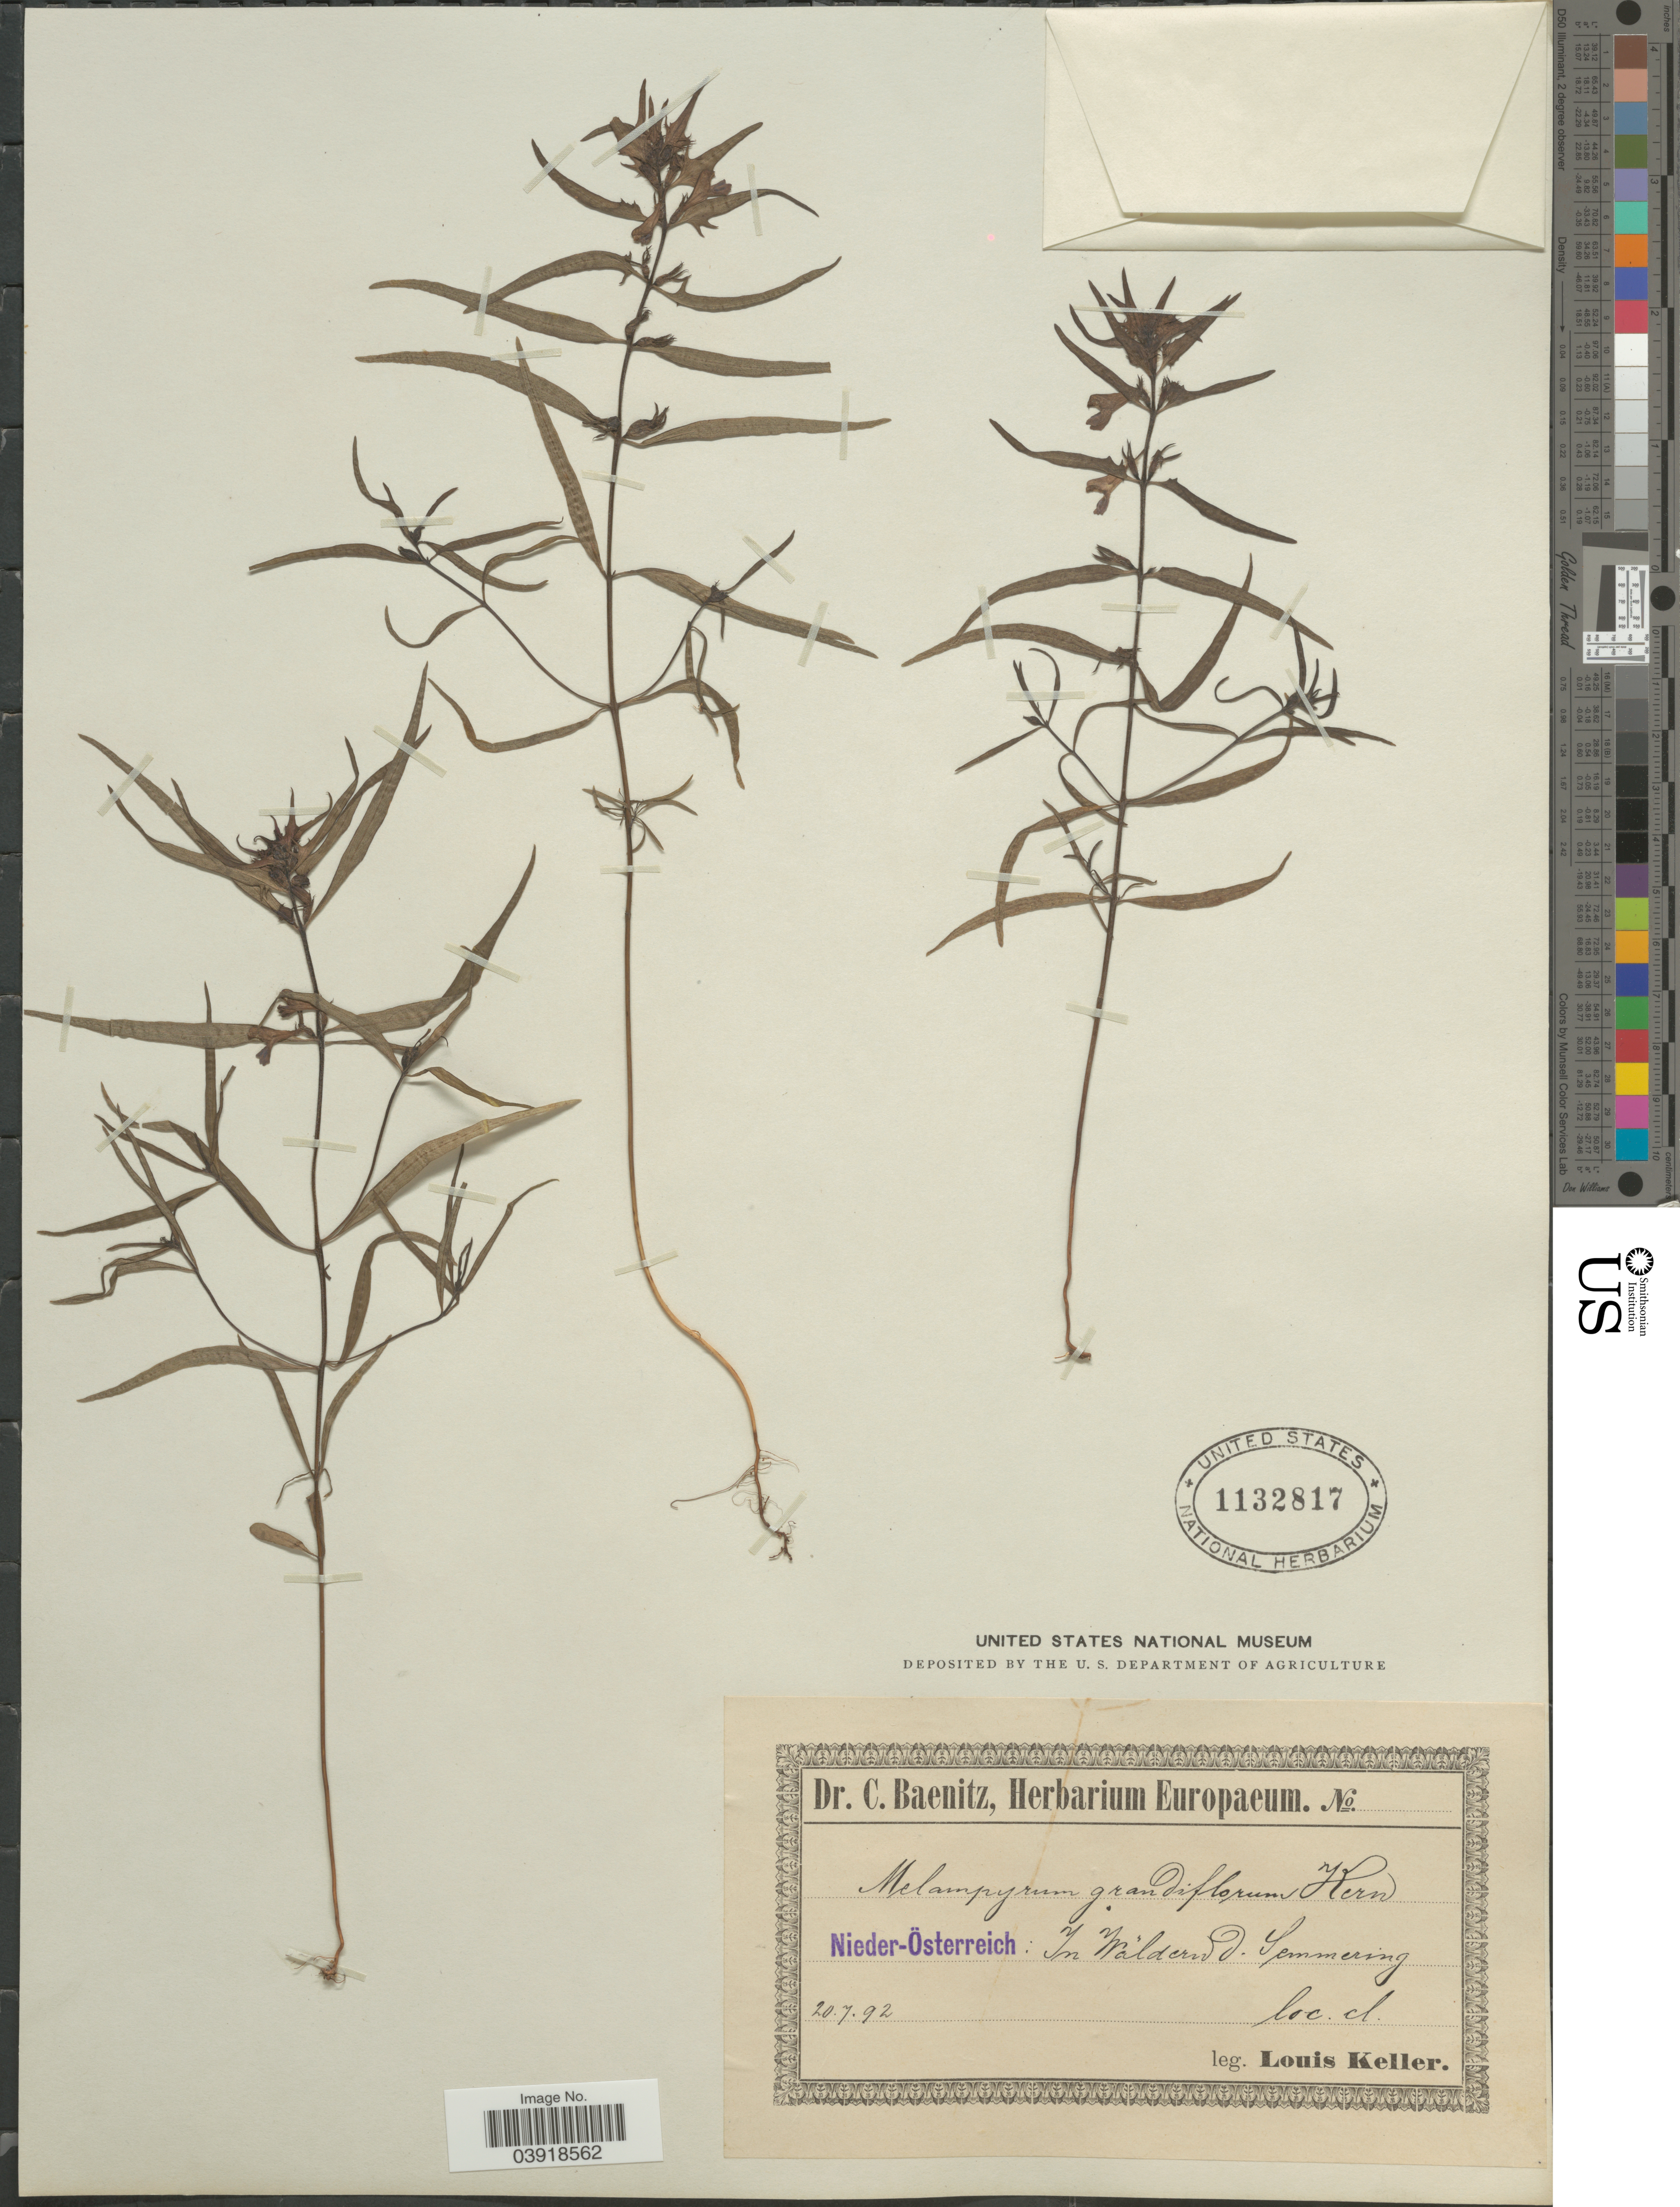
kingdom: Plantae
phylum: Tracheophyta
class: Magnoliopsida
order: Lamiales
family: Orobanchaceae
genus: Melampyrum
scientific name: Melampyrum grandiflorum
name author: A. Kern.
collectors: L. Keller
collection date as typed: Transcribed d/m/y: 20/7/92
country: Austria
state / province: Niederosterreich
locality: In Wãlderd d. Semmering.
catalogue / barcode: US 1132817